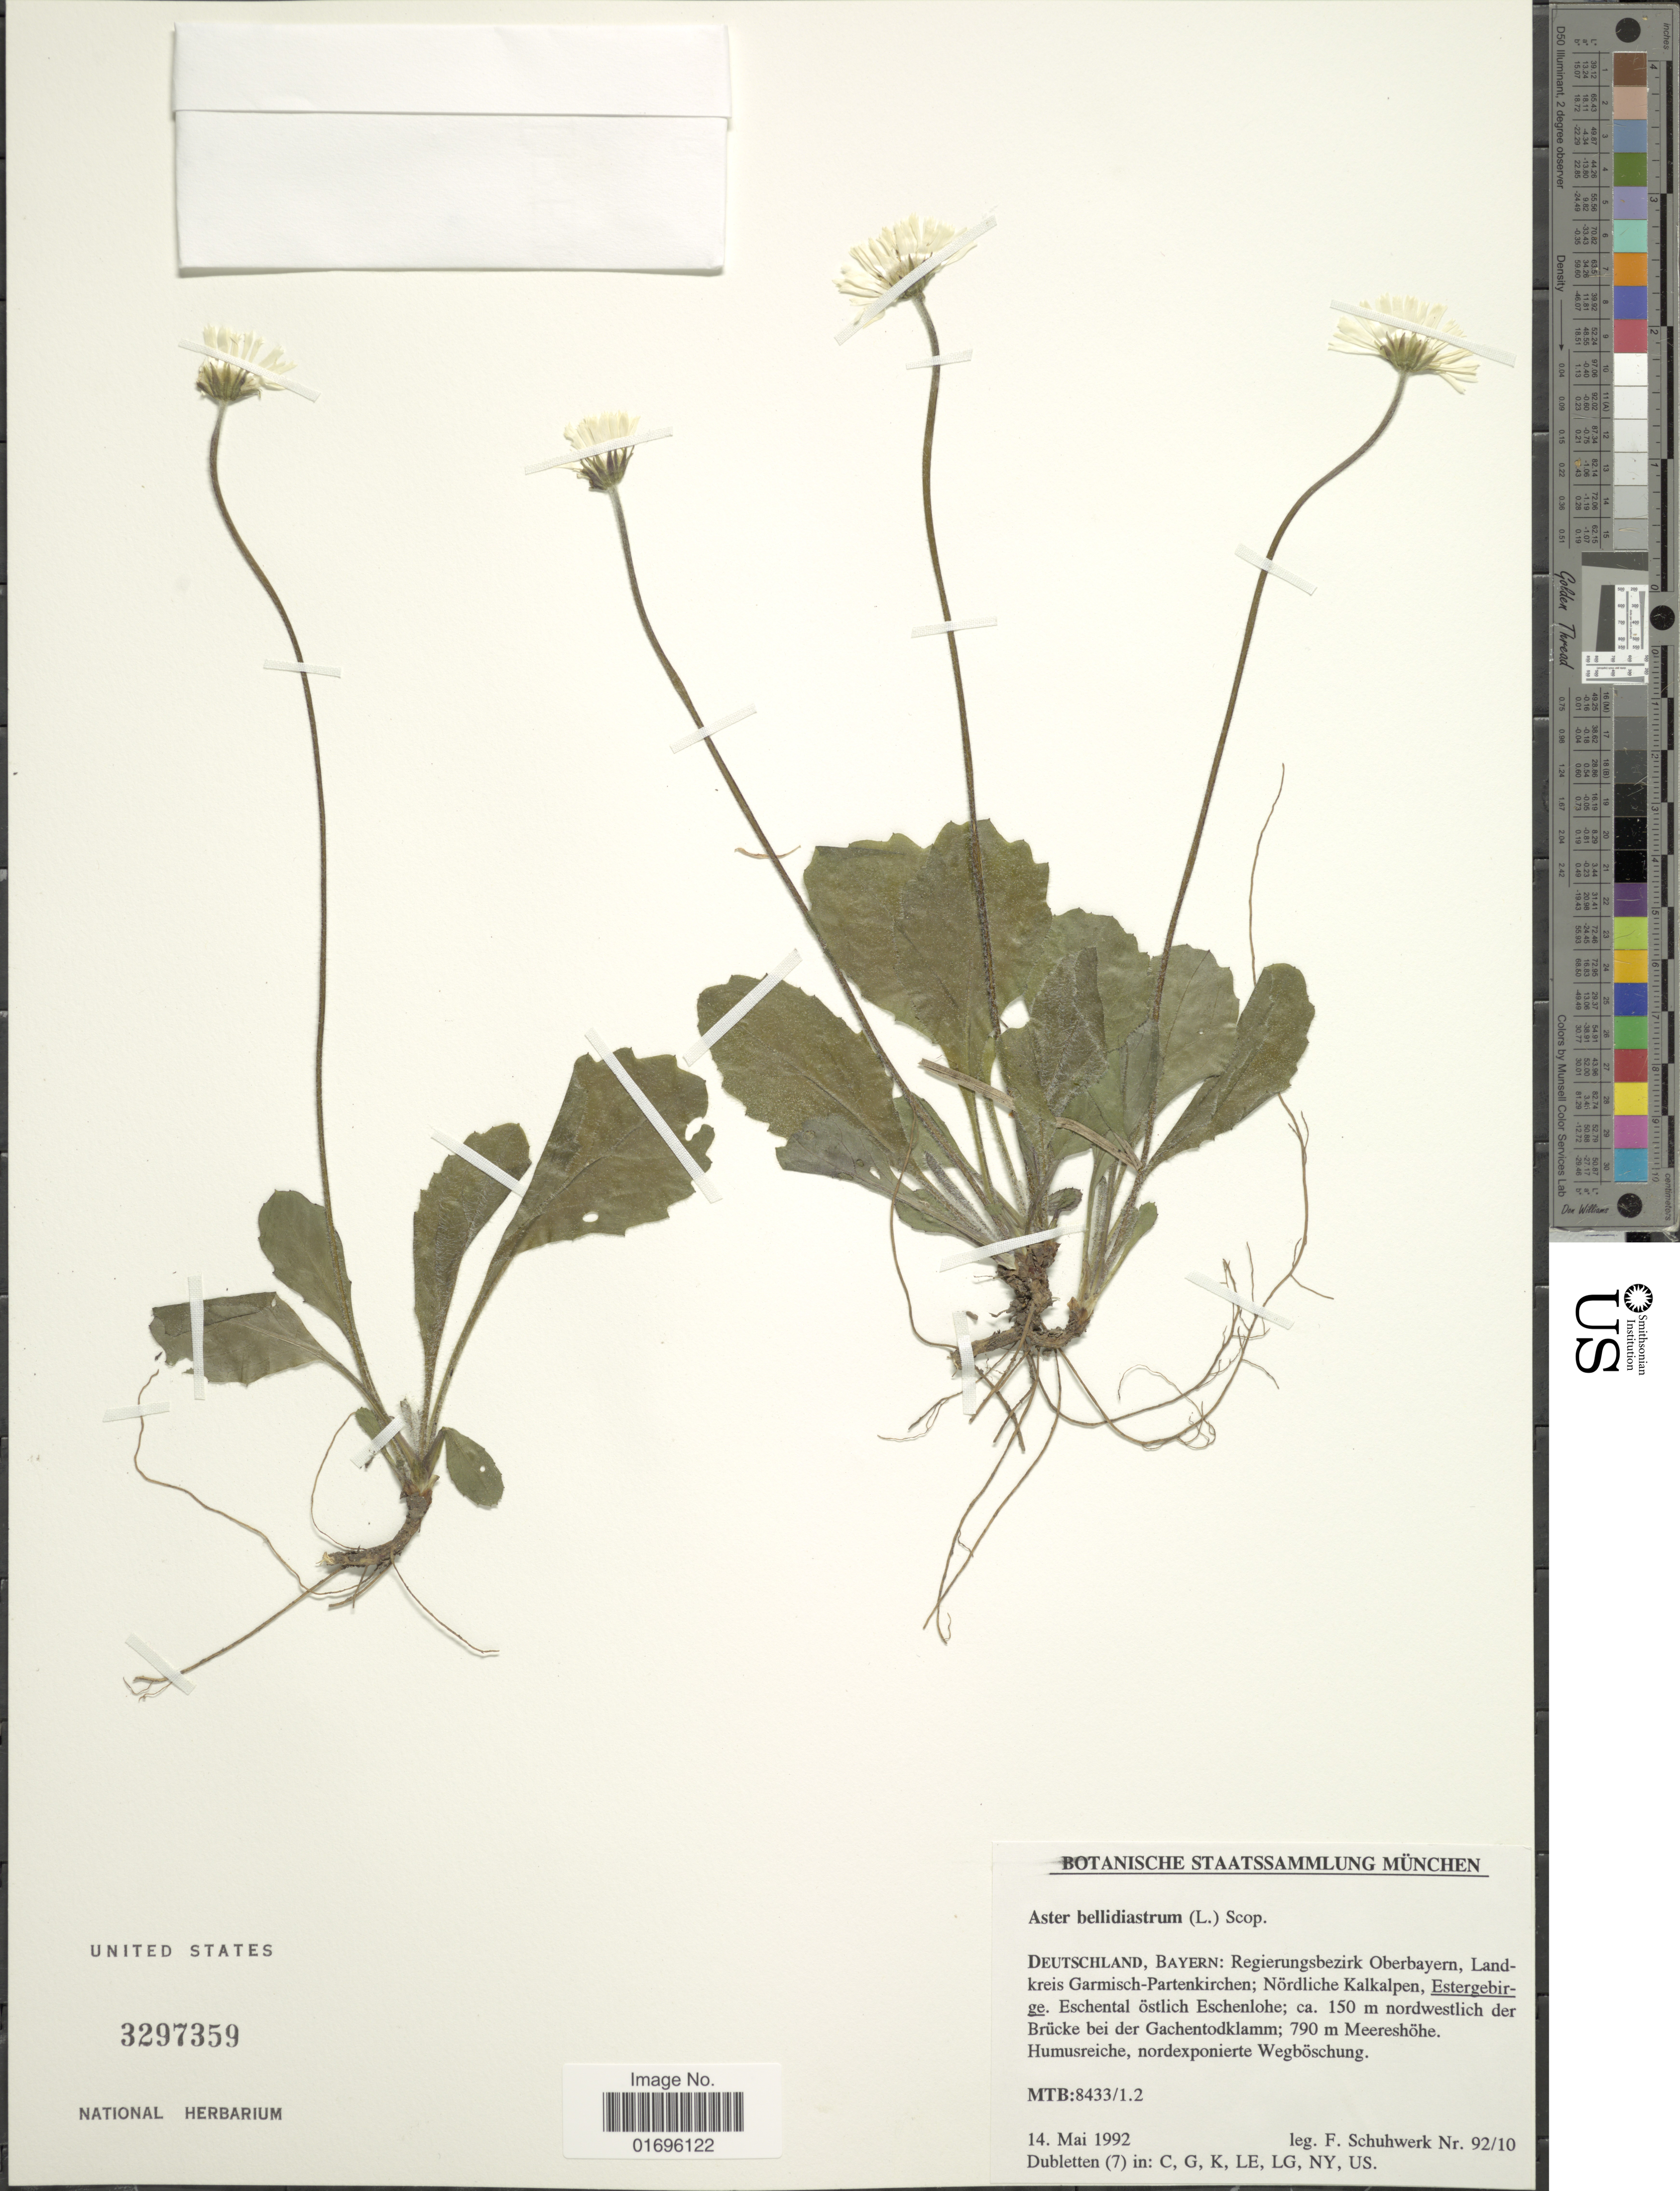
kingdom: Plantae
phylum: Tracheophyta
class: Magnoliopsida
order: Asterales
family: Asteraceae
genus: Aster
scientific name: Aster bellidiastrum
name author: (L.) Scop.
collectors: Schuhwerk, F.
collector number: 92/10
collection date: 1992-05-14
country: Germany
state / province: Bayern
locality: Deutschland, Bayern: Regierungsbezirk Oberbayern, Landkreis Garmisch-Partenkirchen; Nördliche Kalkalpen, Estergebirge. Eschental östlich Eschenlohe; ca. 150 m nordwestlich der Brücke bei der Gachentodklamm; Humusreiche, nordexponierte Wegböschung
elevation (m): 790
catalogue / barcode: US 3297359